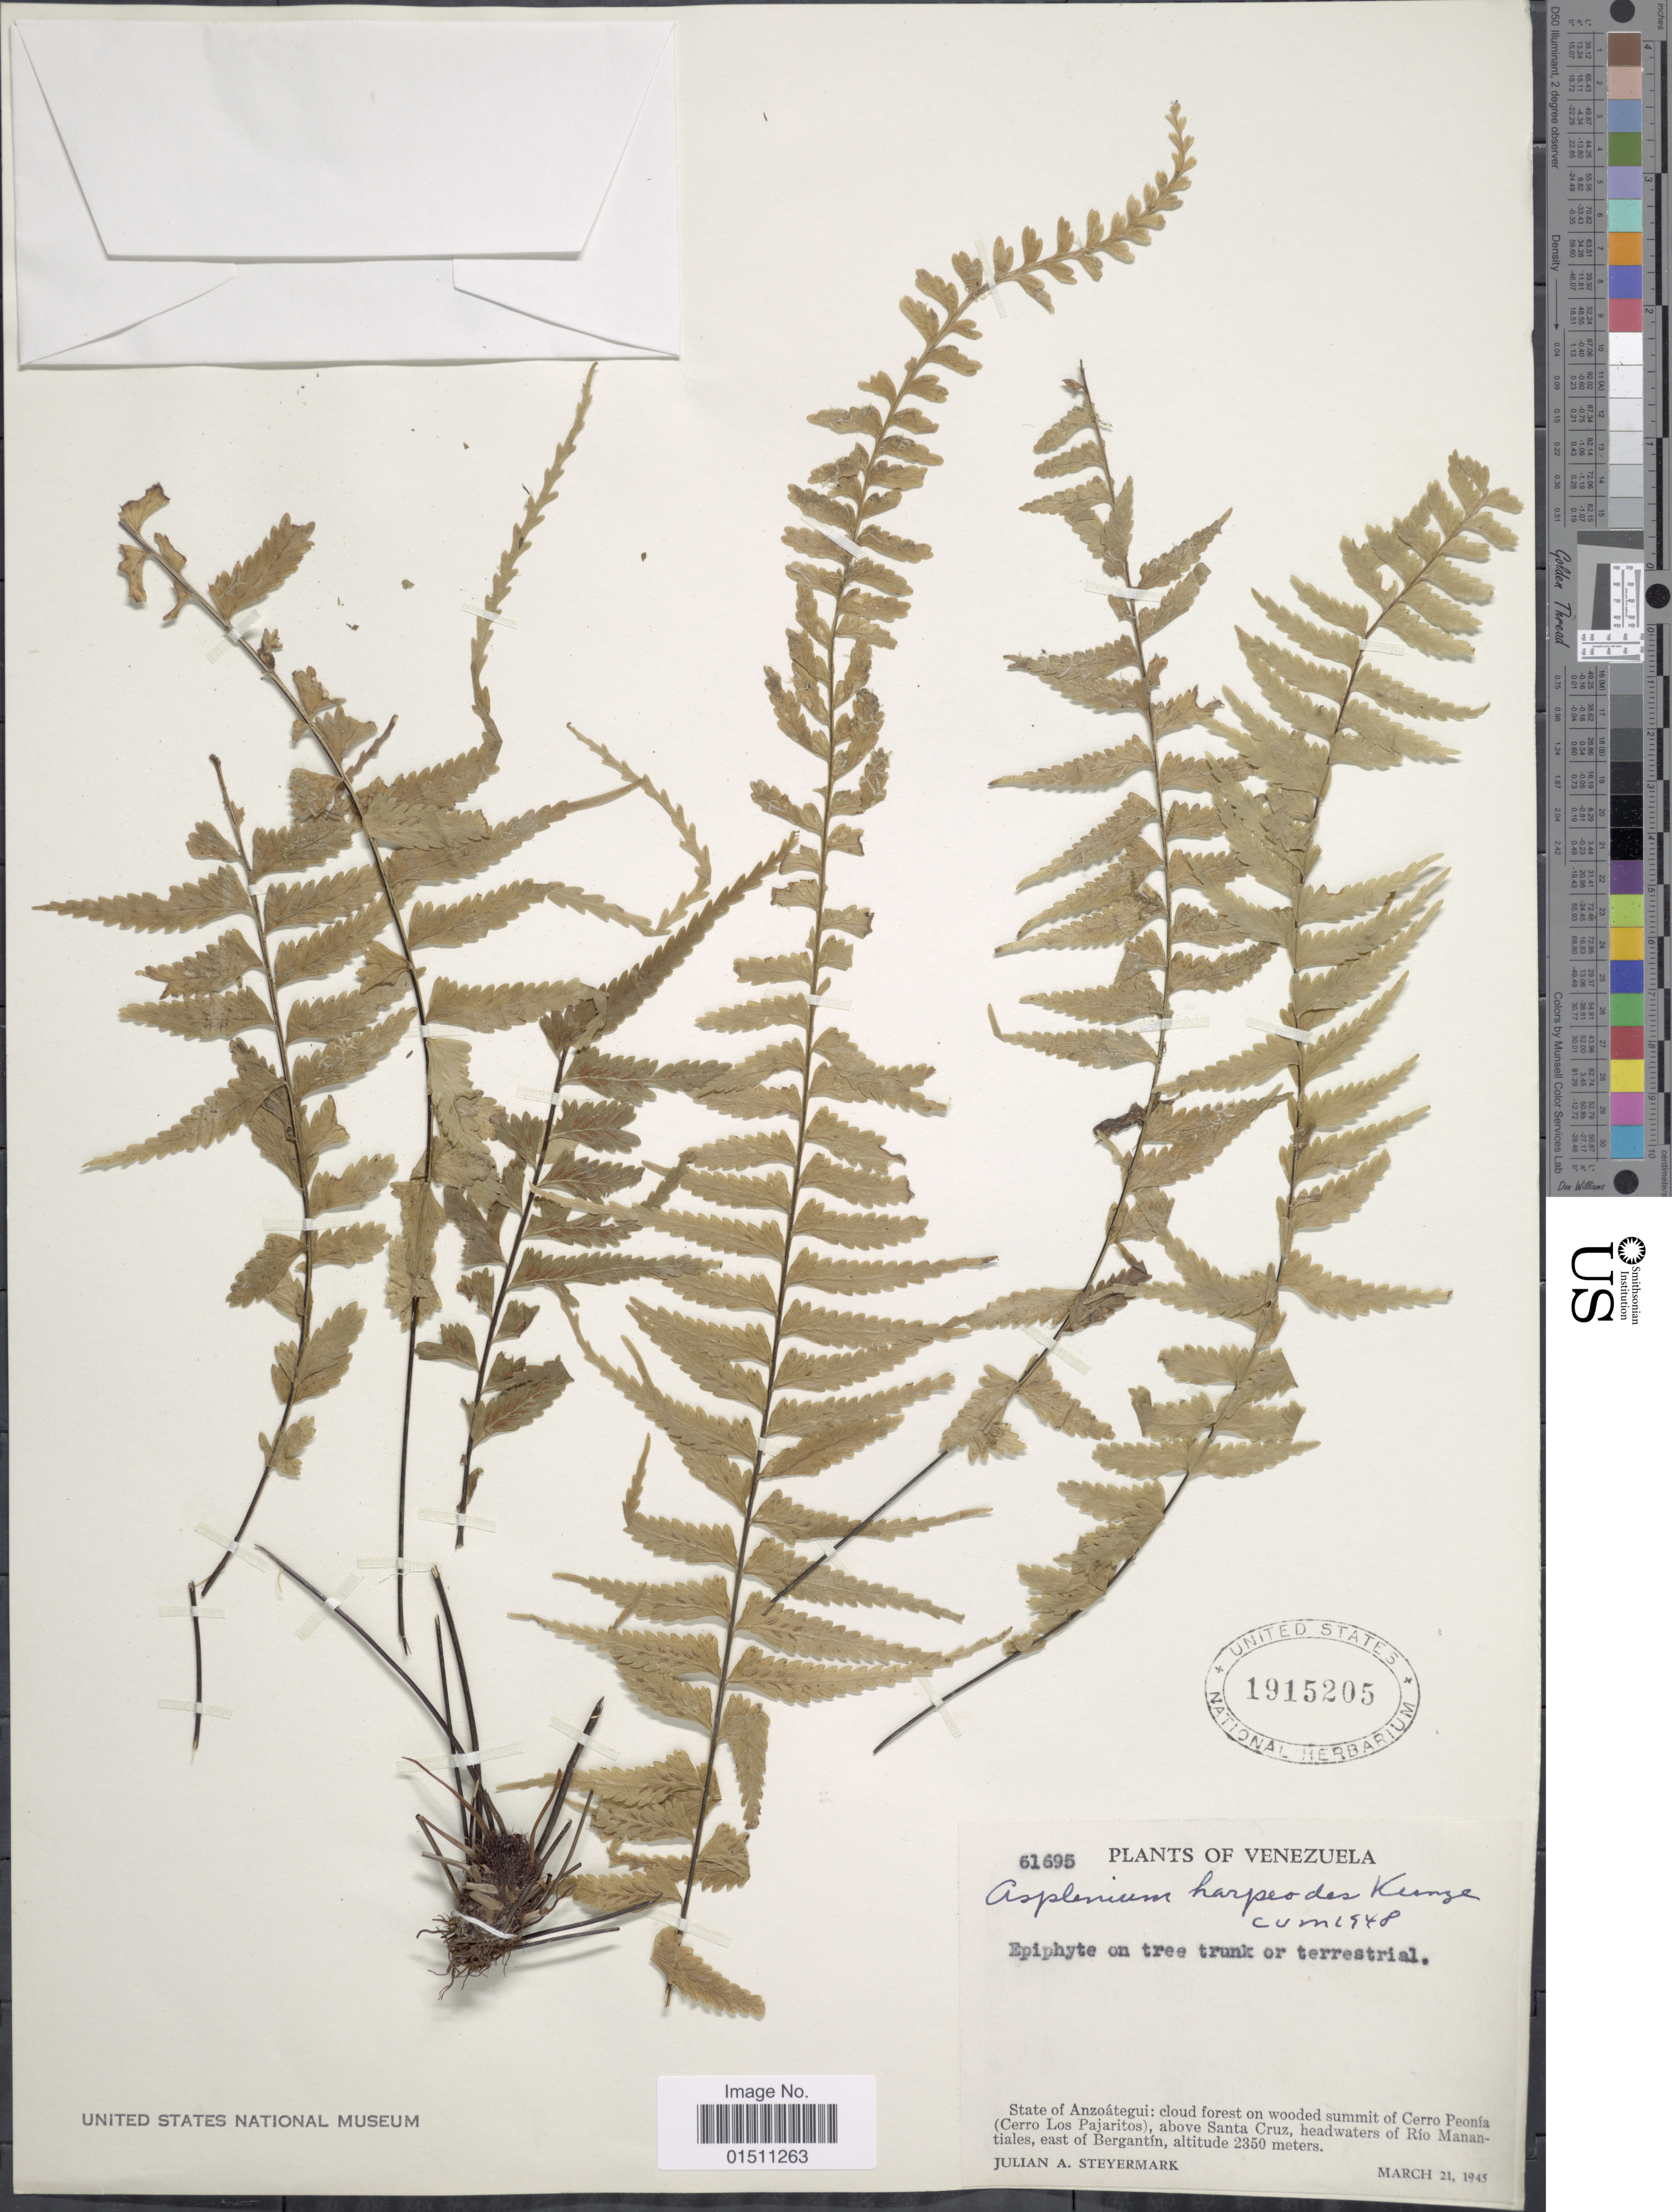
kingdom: Plantae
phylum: Tracheophyta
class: Polypodiopsida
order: Polypodiales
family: Aspleniaceae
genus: Asplenium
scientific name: Asplenium harpeodes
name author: Kunze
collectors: J. Steyermark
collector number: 61695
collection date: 1945-03-21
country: Venezuela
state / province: Anzoategui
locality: Venezuela, cloud forest on wooded summit of Cerro Peonia (Cerro Los Pajaritos), above Santa Cruz, headwaters of Rio Manantiales, east of Bergantin.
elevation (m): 2350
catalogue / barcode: US 1915205